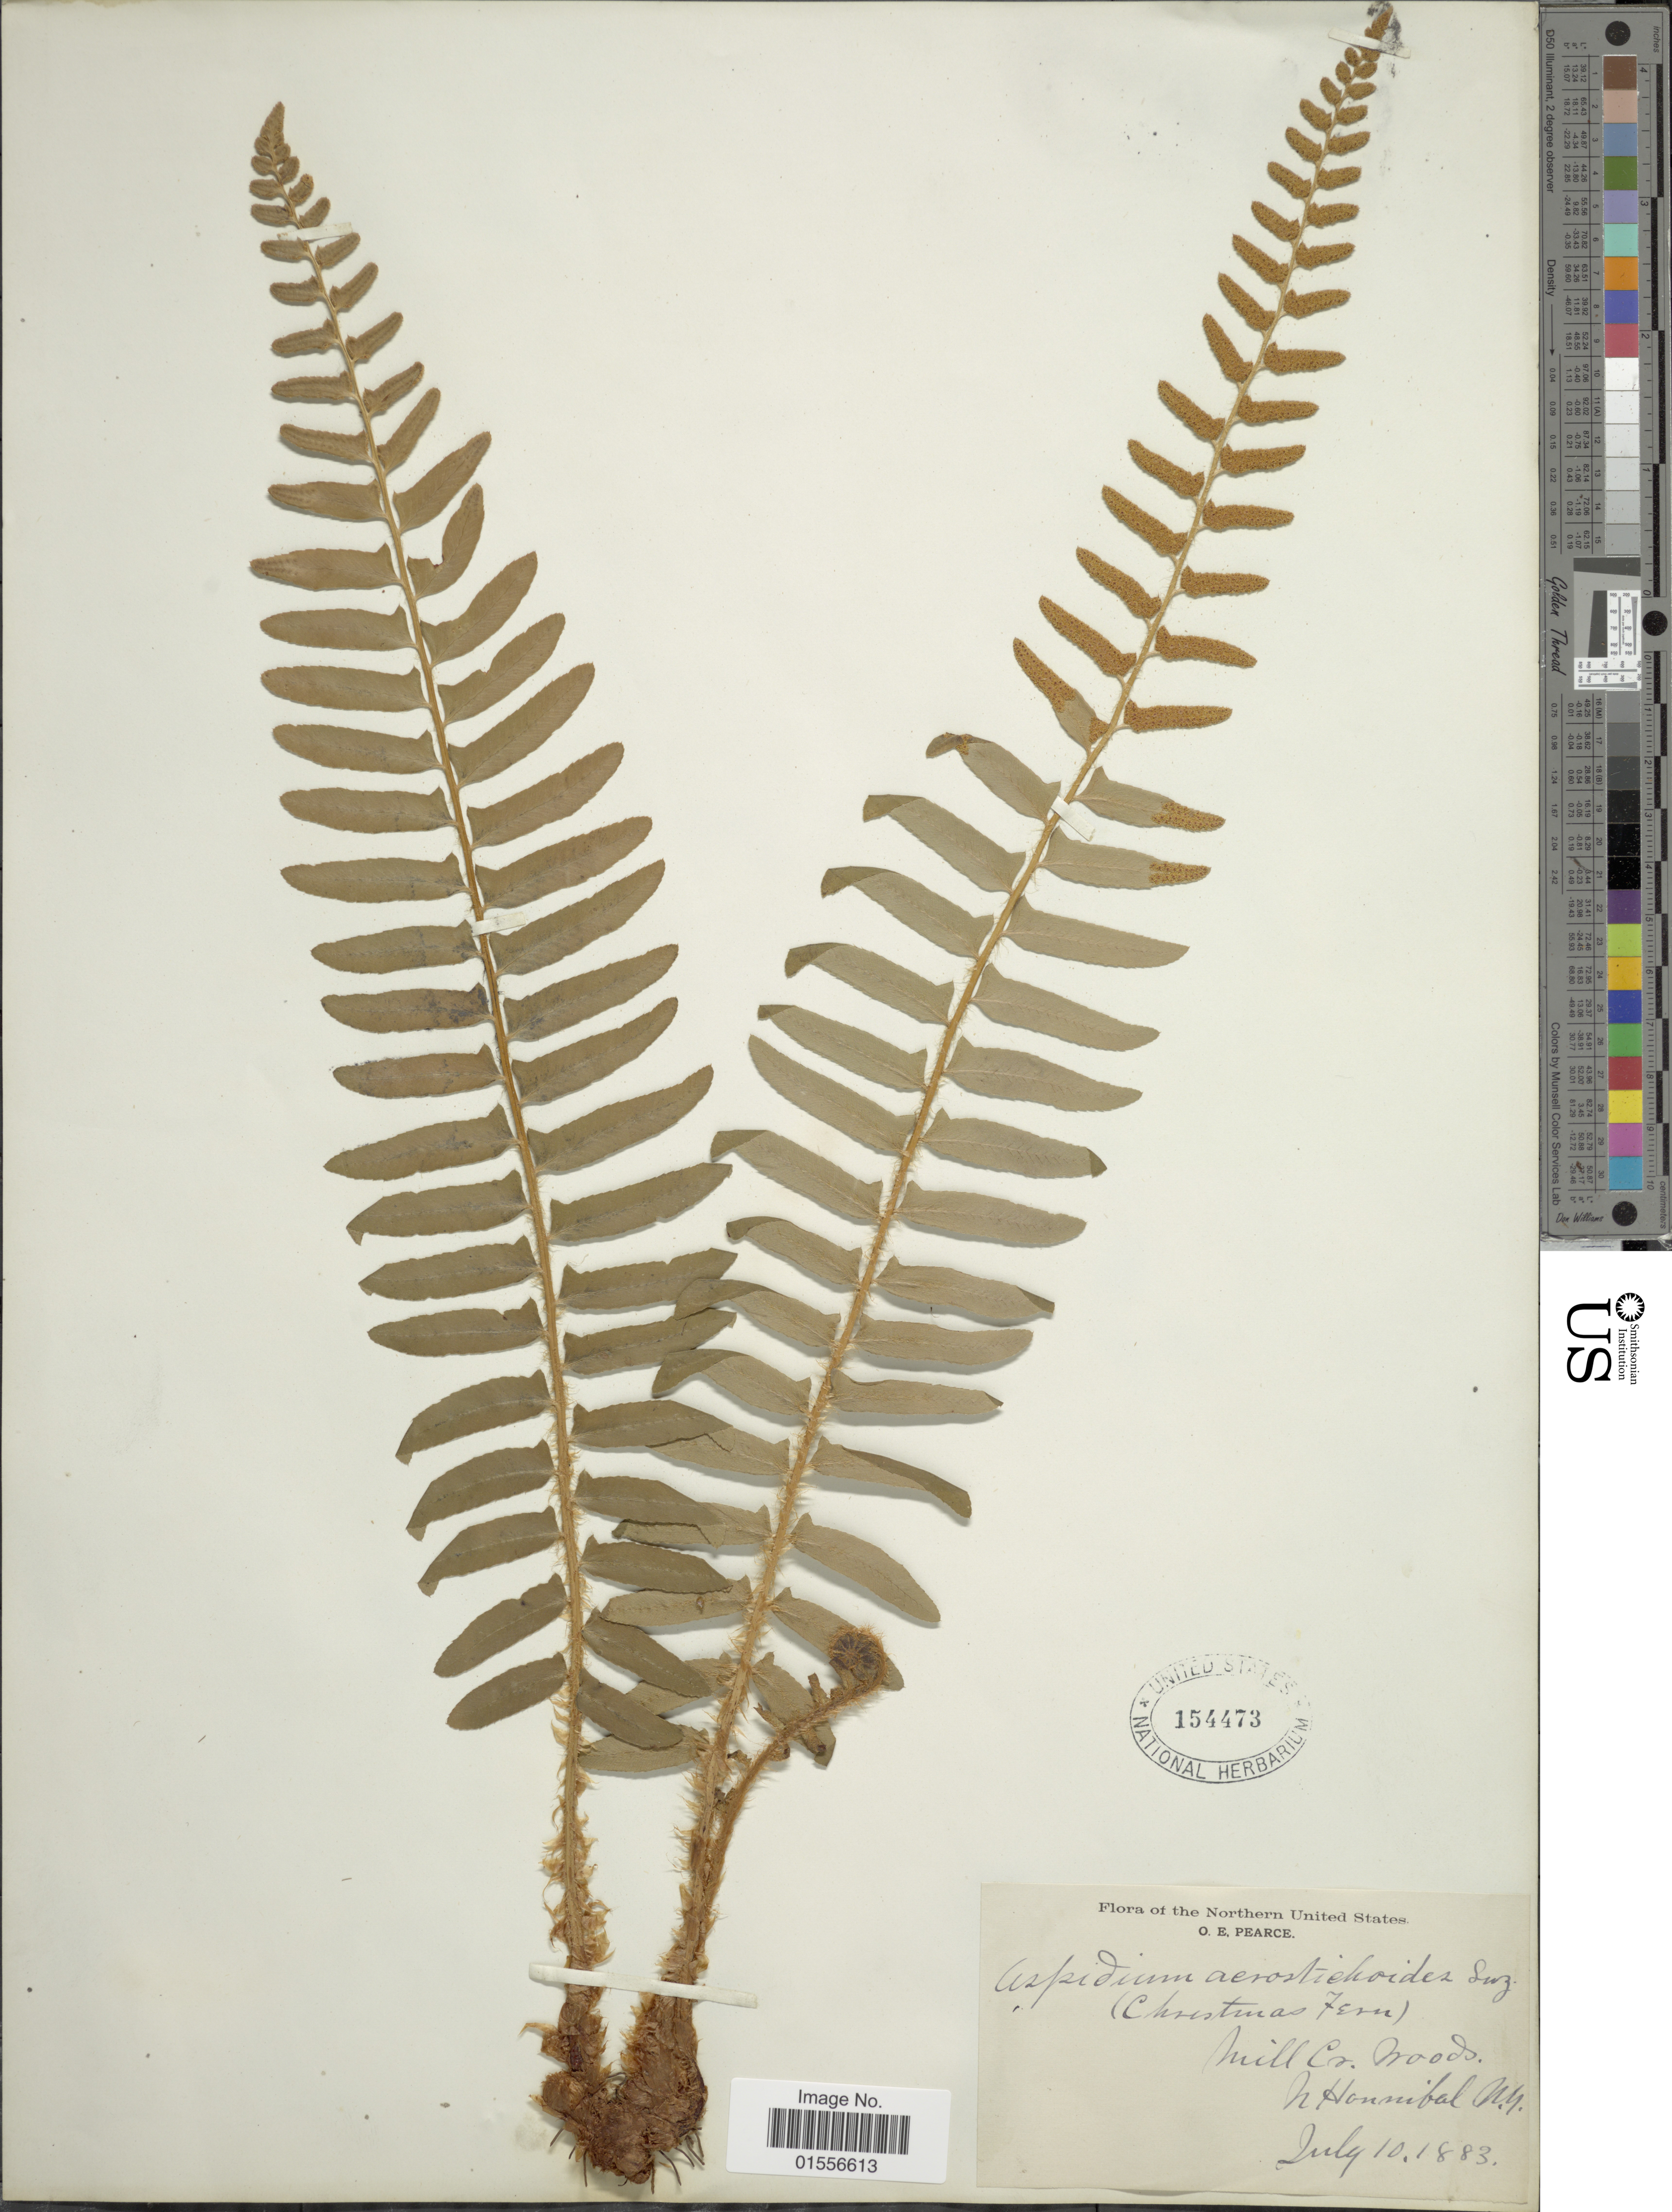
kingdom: Plantae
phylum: Tracheophyta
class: Polypodiopsida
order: Polypodiales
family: Dryopteridaceae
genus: Polystichum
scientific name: Polystichum acrostichoides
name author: (Michx.) Schott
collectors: O. E. Pearce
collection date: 1883-07-10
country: United States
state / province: New York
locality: Mill Co. Woods, N. Hannibal.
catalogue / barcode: US 154473